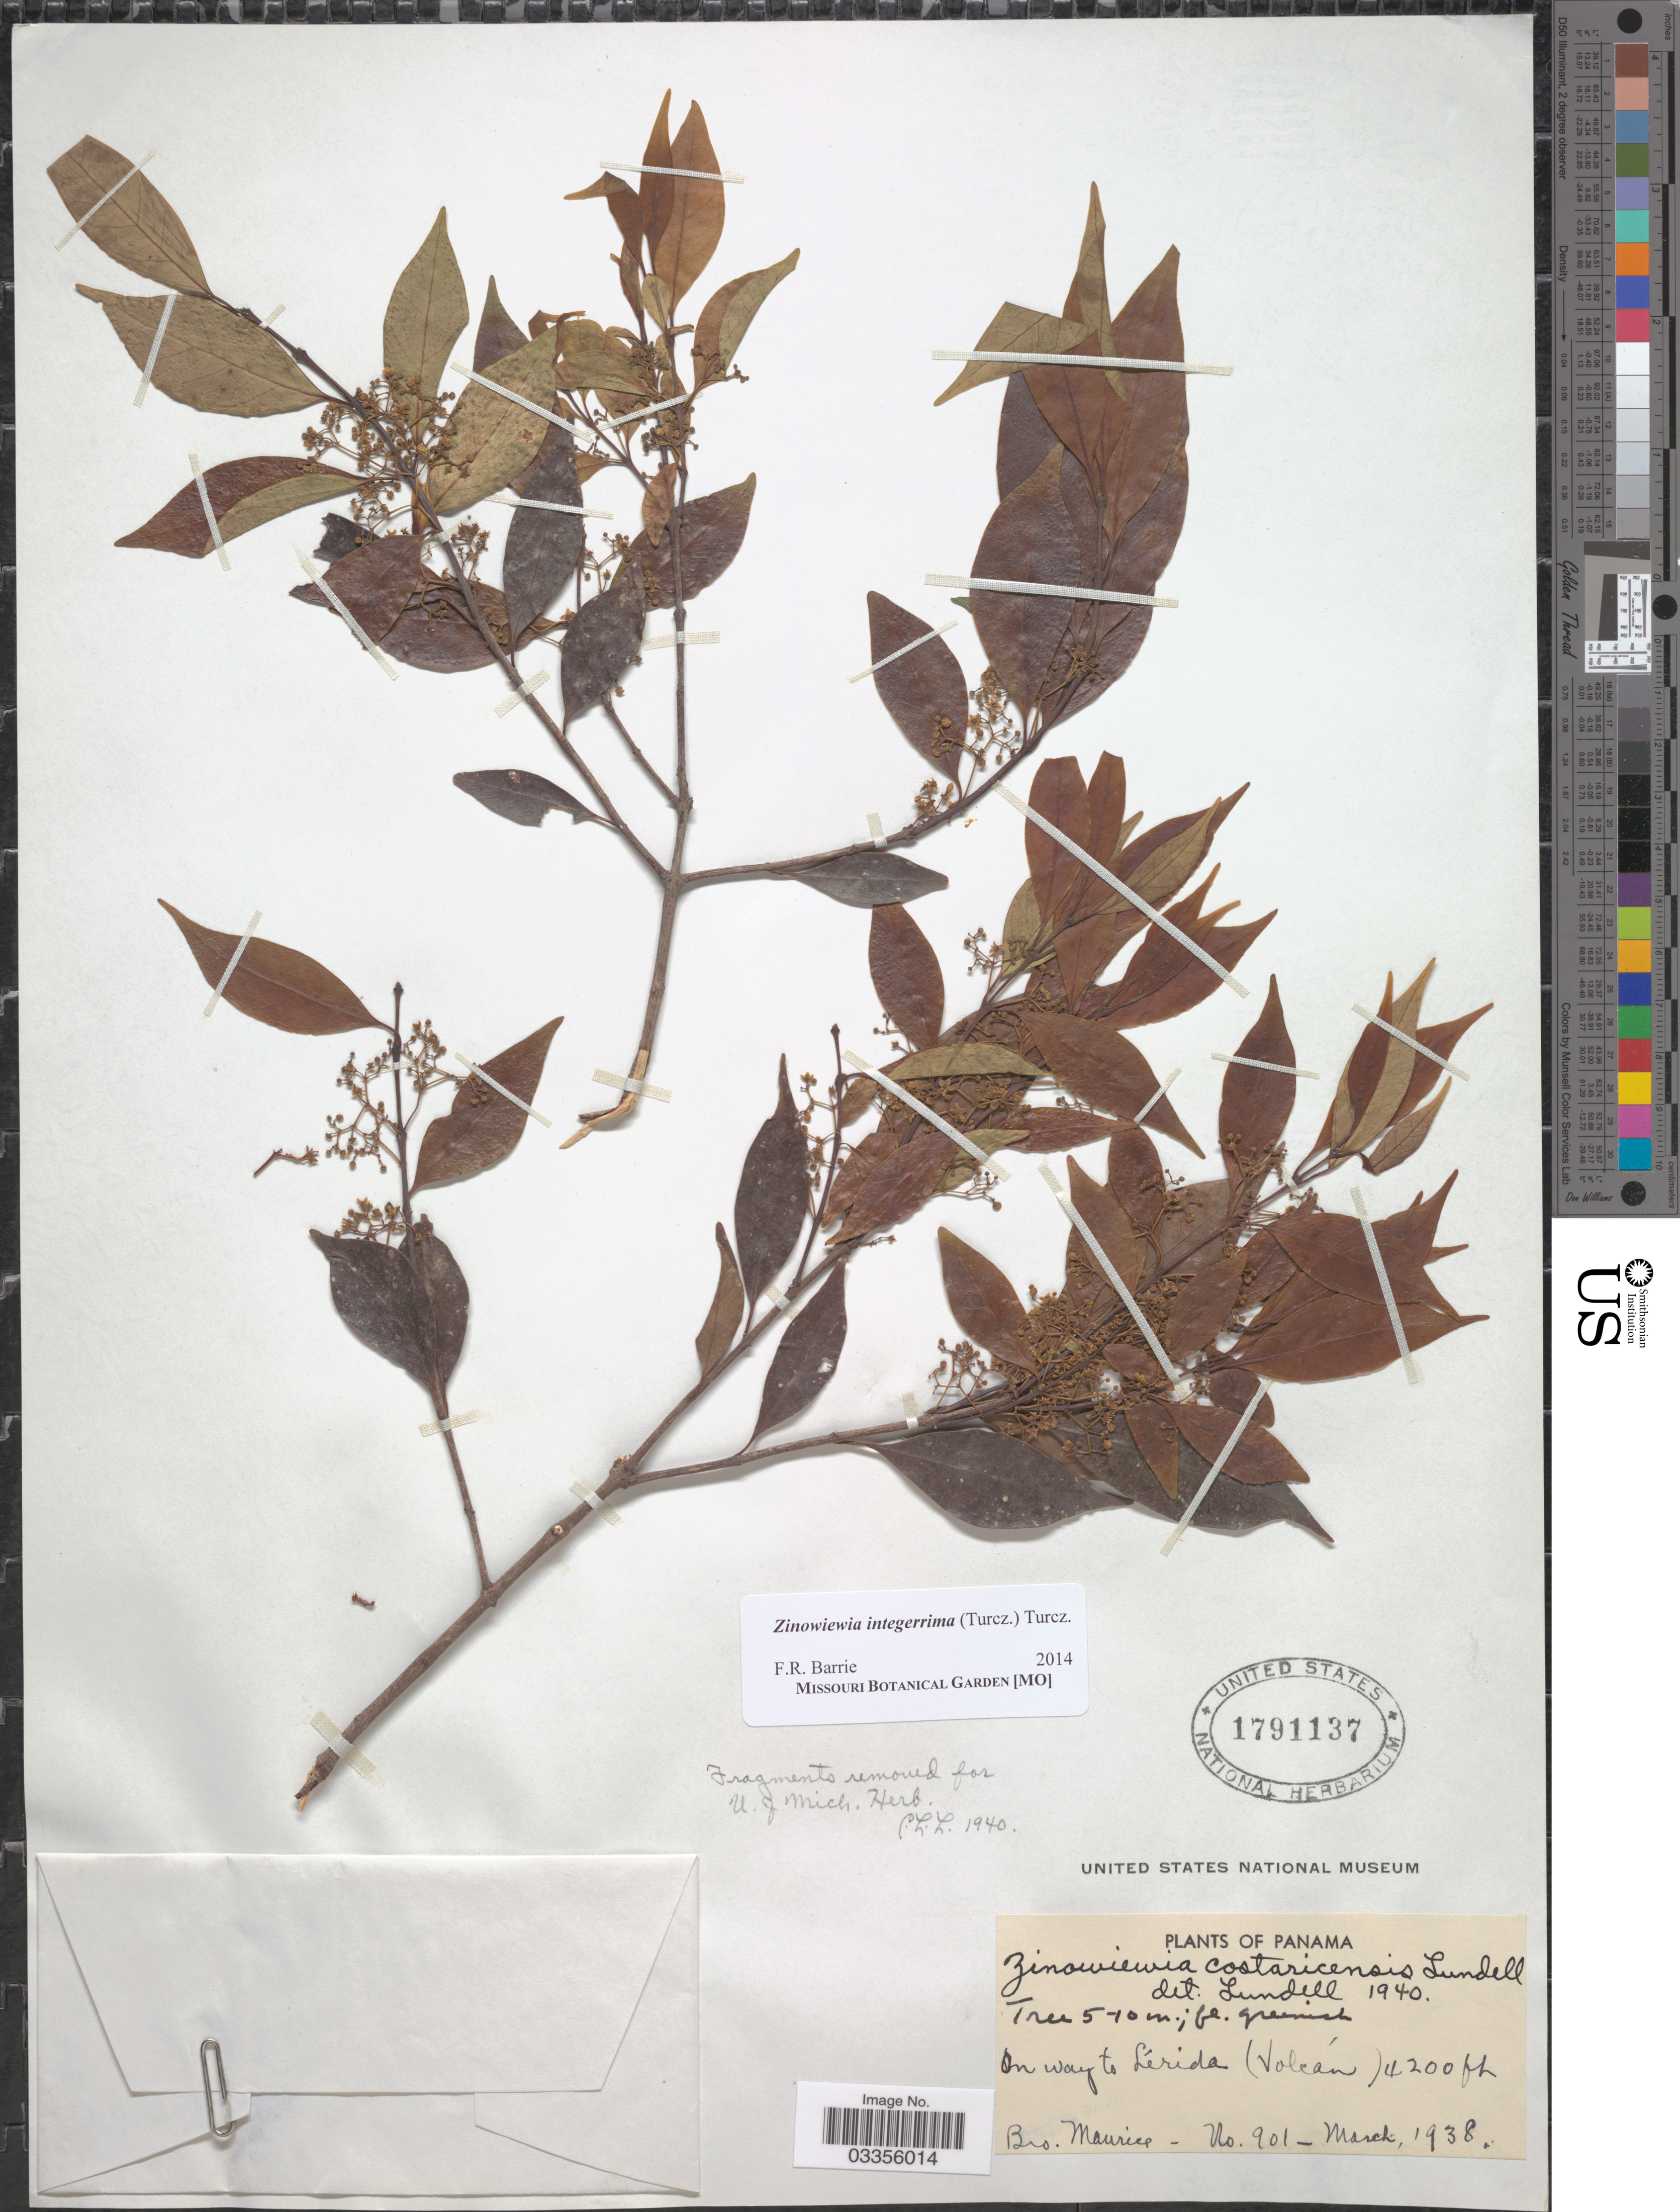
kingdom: Plantae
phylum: Tracheophyta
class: Magnoliopsida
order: Celastrales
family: Celastraceae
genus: Zinowiewia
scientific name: Zinowiewia integerrima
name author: (Turcz.) Turcz.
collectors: B. Maurice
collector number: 901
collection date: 1938-03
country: Panama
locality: On way to Lérida (Volcán).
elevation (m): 1280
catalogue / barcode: US 1791137